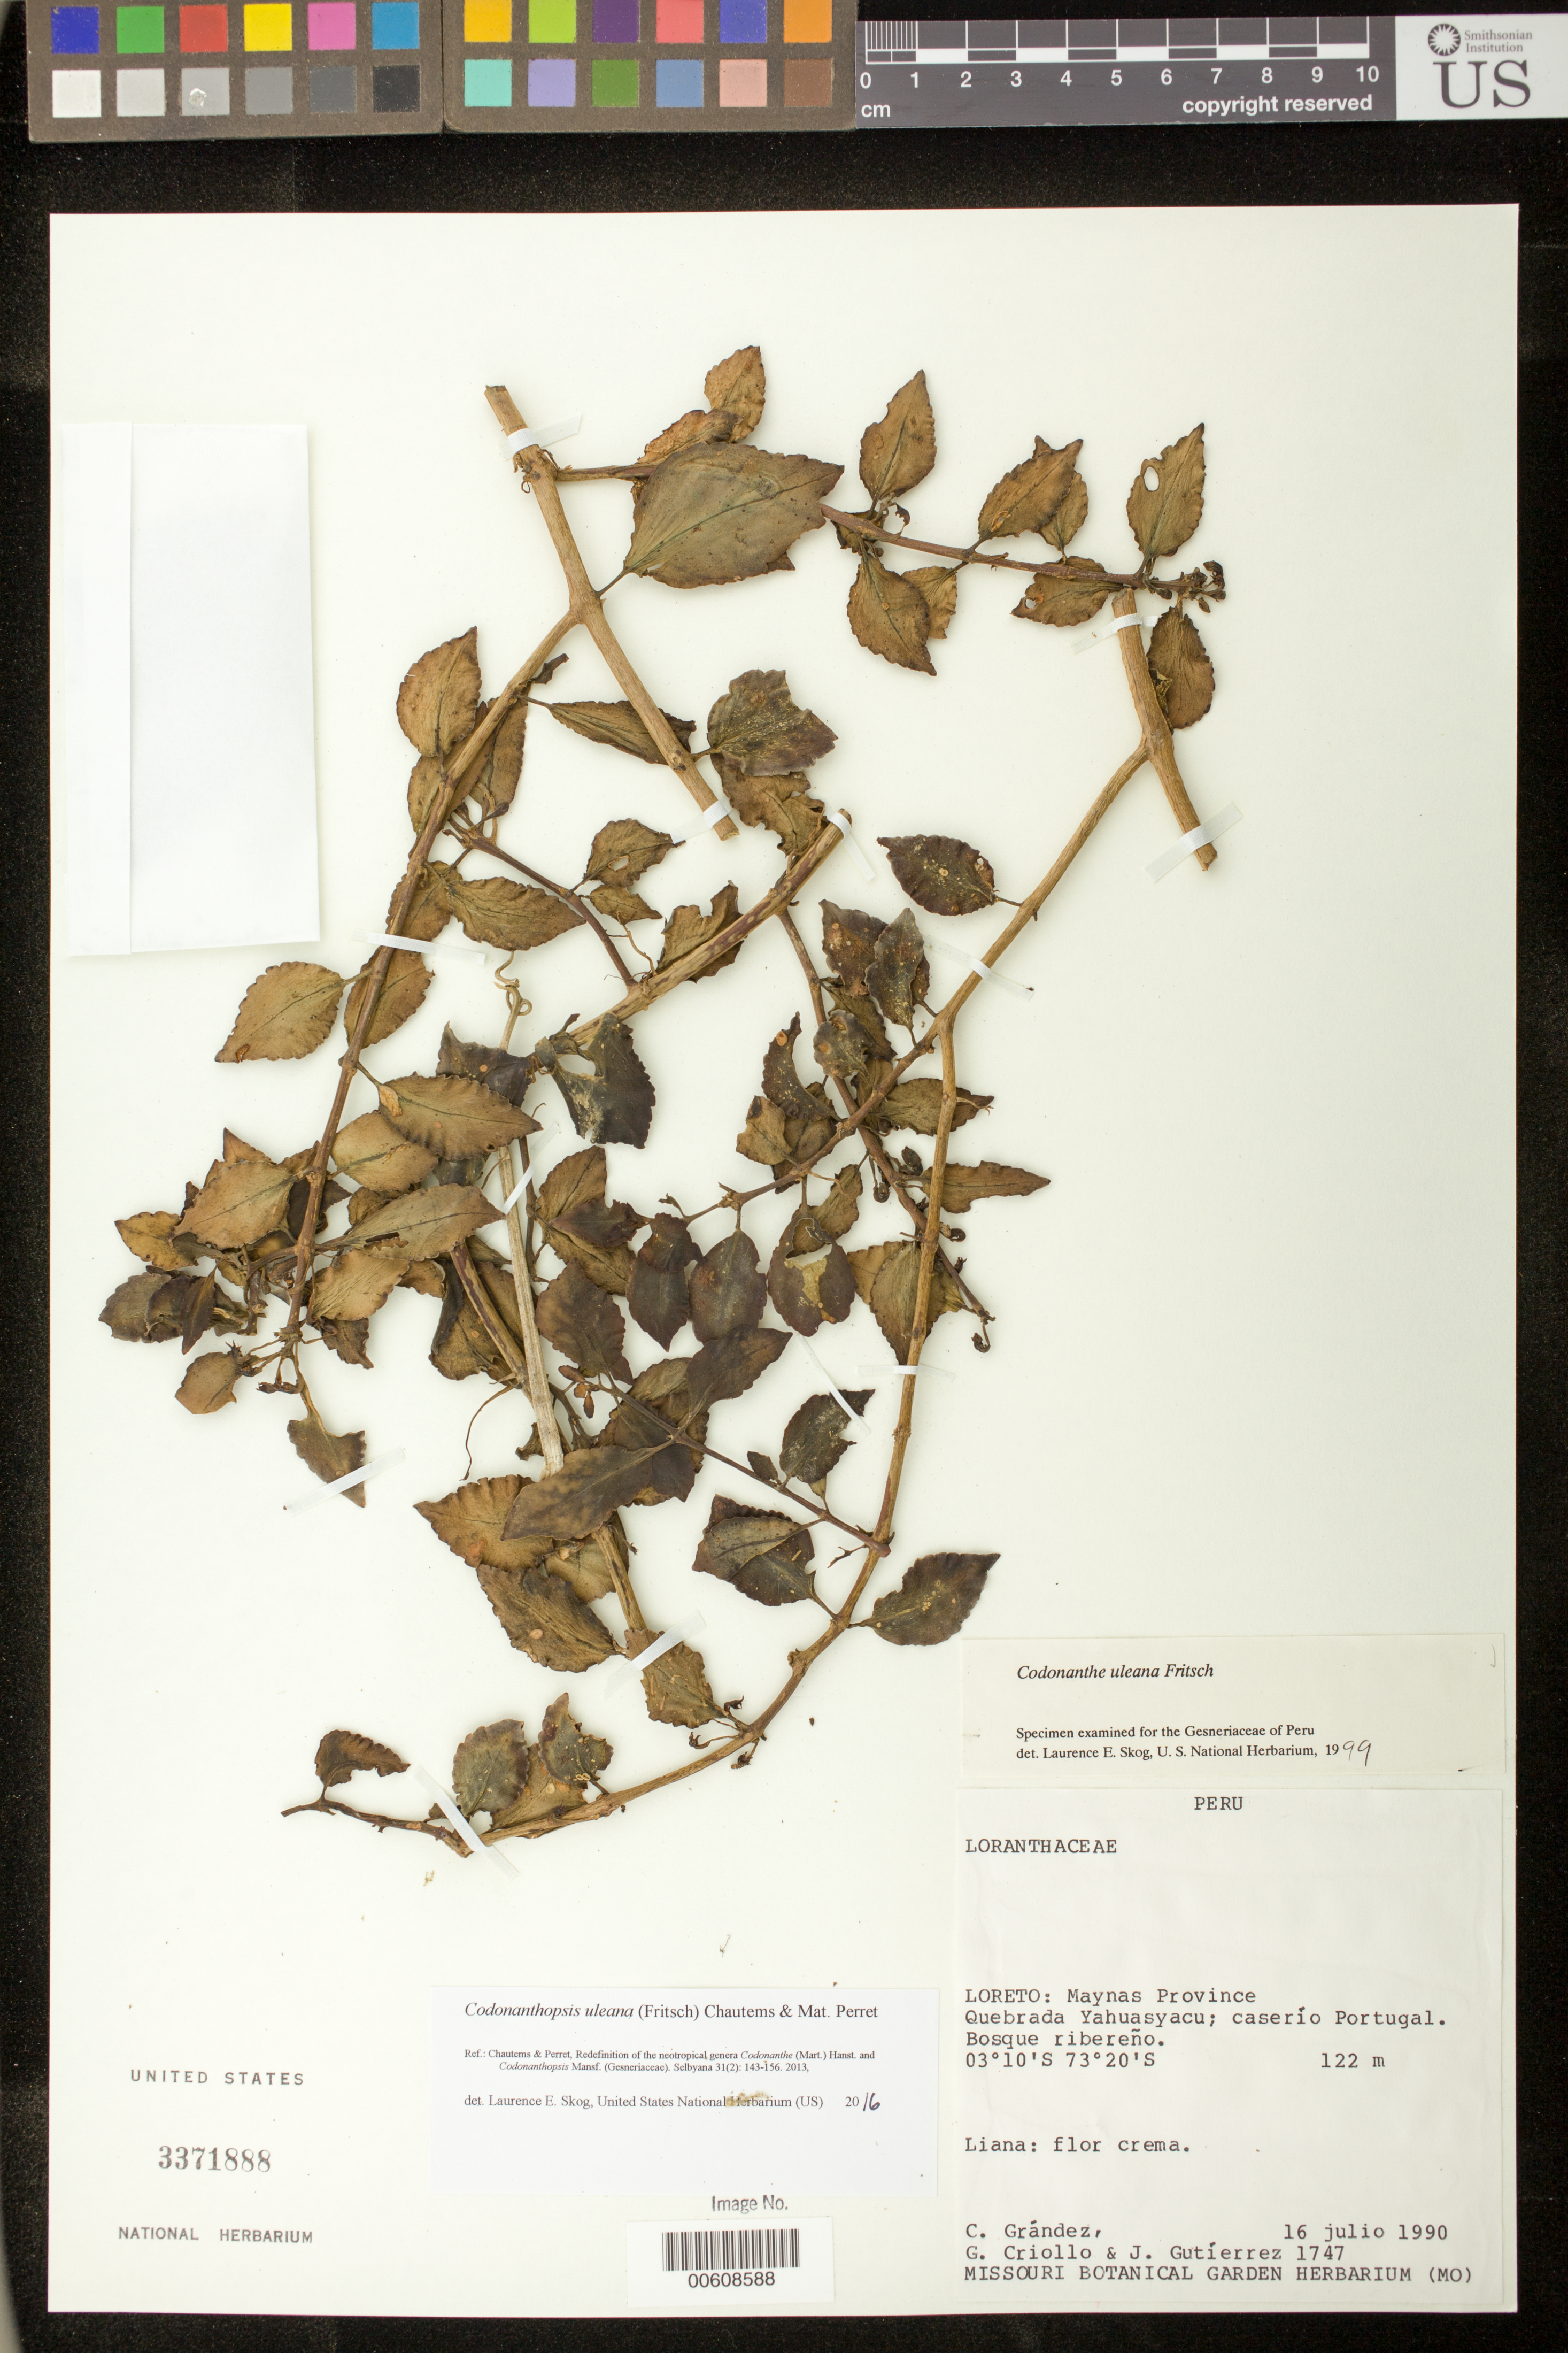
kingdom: Plantae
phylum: Tracheophyta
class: Magnoliopsida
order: Lamiales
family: Gesneriaceae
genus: Codonanthopsis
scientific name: Codonanthopsis uleana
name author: (Fritsch) Chautems & Mat.Perret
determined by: Skog, Laurence E.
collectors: C. Grández, G. Criollo & J. Gutierrez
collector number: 1747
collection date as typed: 16 Jul 1990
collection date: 1990-07-16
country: Peru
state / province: Loreto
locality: Prov. Maynas; Quebrada Yahuasyacu, caserío Portugal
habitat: Bosque ribereño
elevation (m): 122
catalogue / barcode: US 3371888